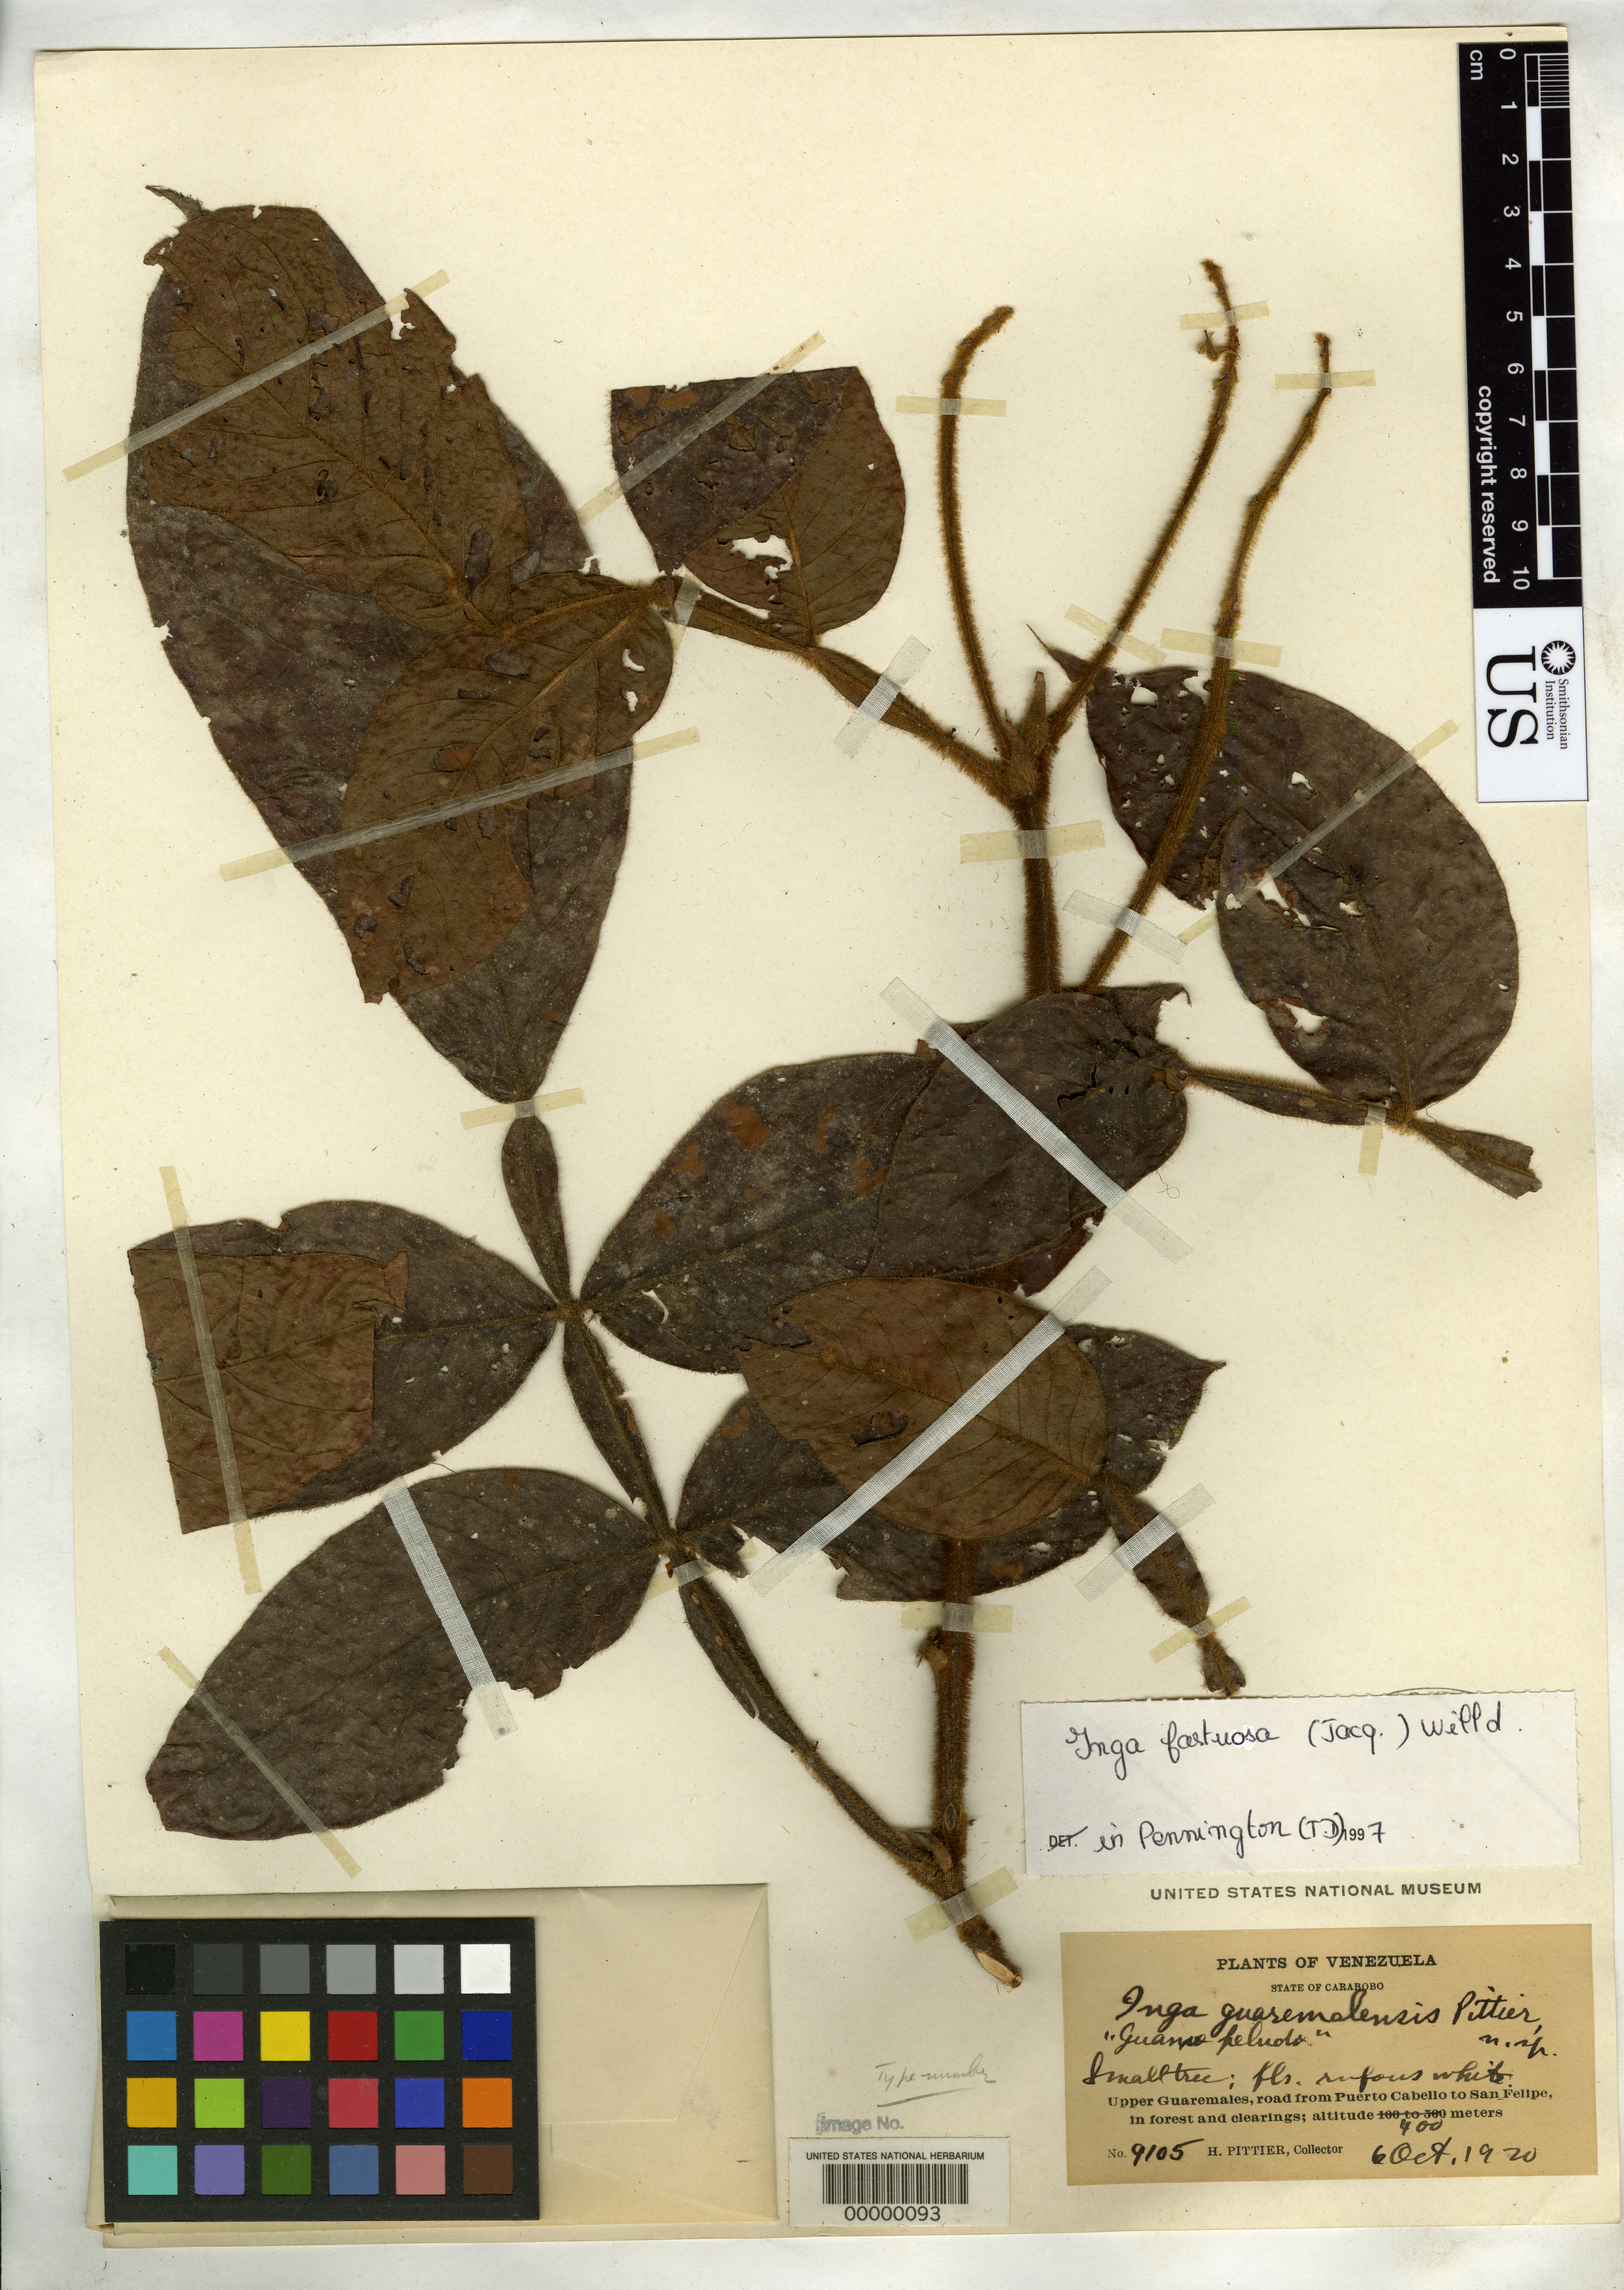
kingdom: Plantae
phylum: Tracheophyta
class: Magnoliopsida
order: Fabales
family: Fabaceae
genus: Inga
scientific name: Inga guaremalensis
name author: Pittier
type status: Isotype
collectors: H. F. Pittier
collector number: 9105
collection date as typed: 06 Oct 1920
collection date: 1920-10-06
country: Venezuela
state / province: Carabobo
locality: Guaremales. Urama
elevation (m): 400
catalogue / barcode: US 1065100